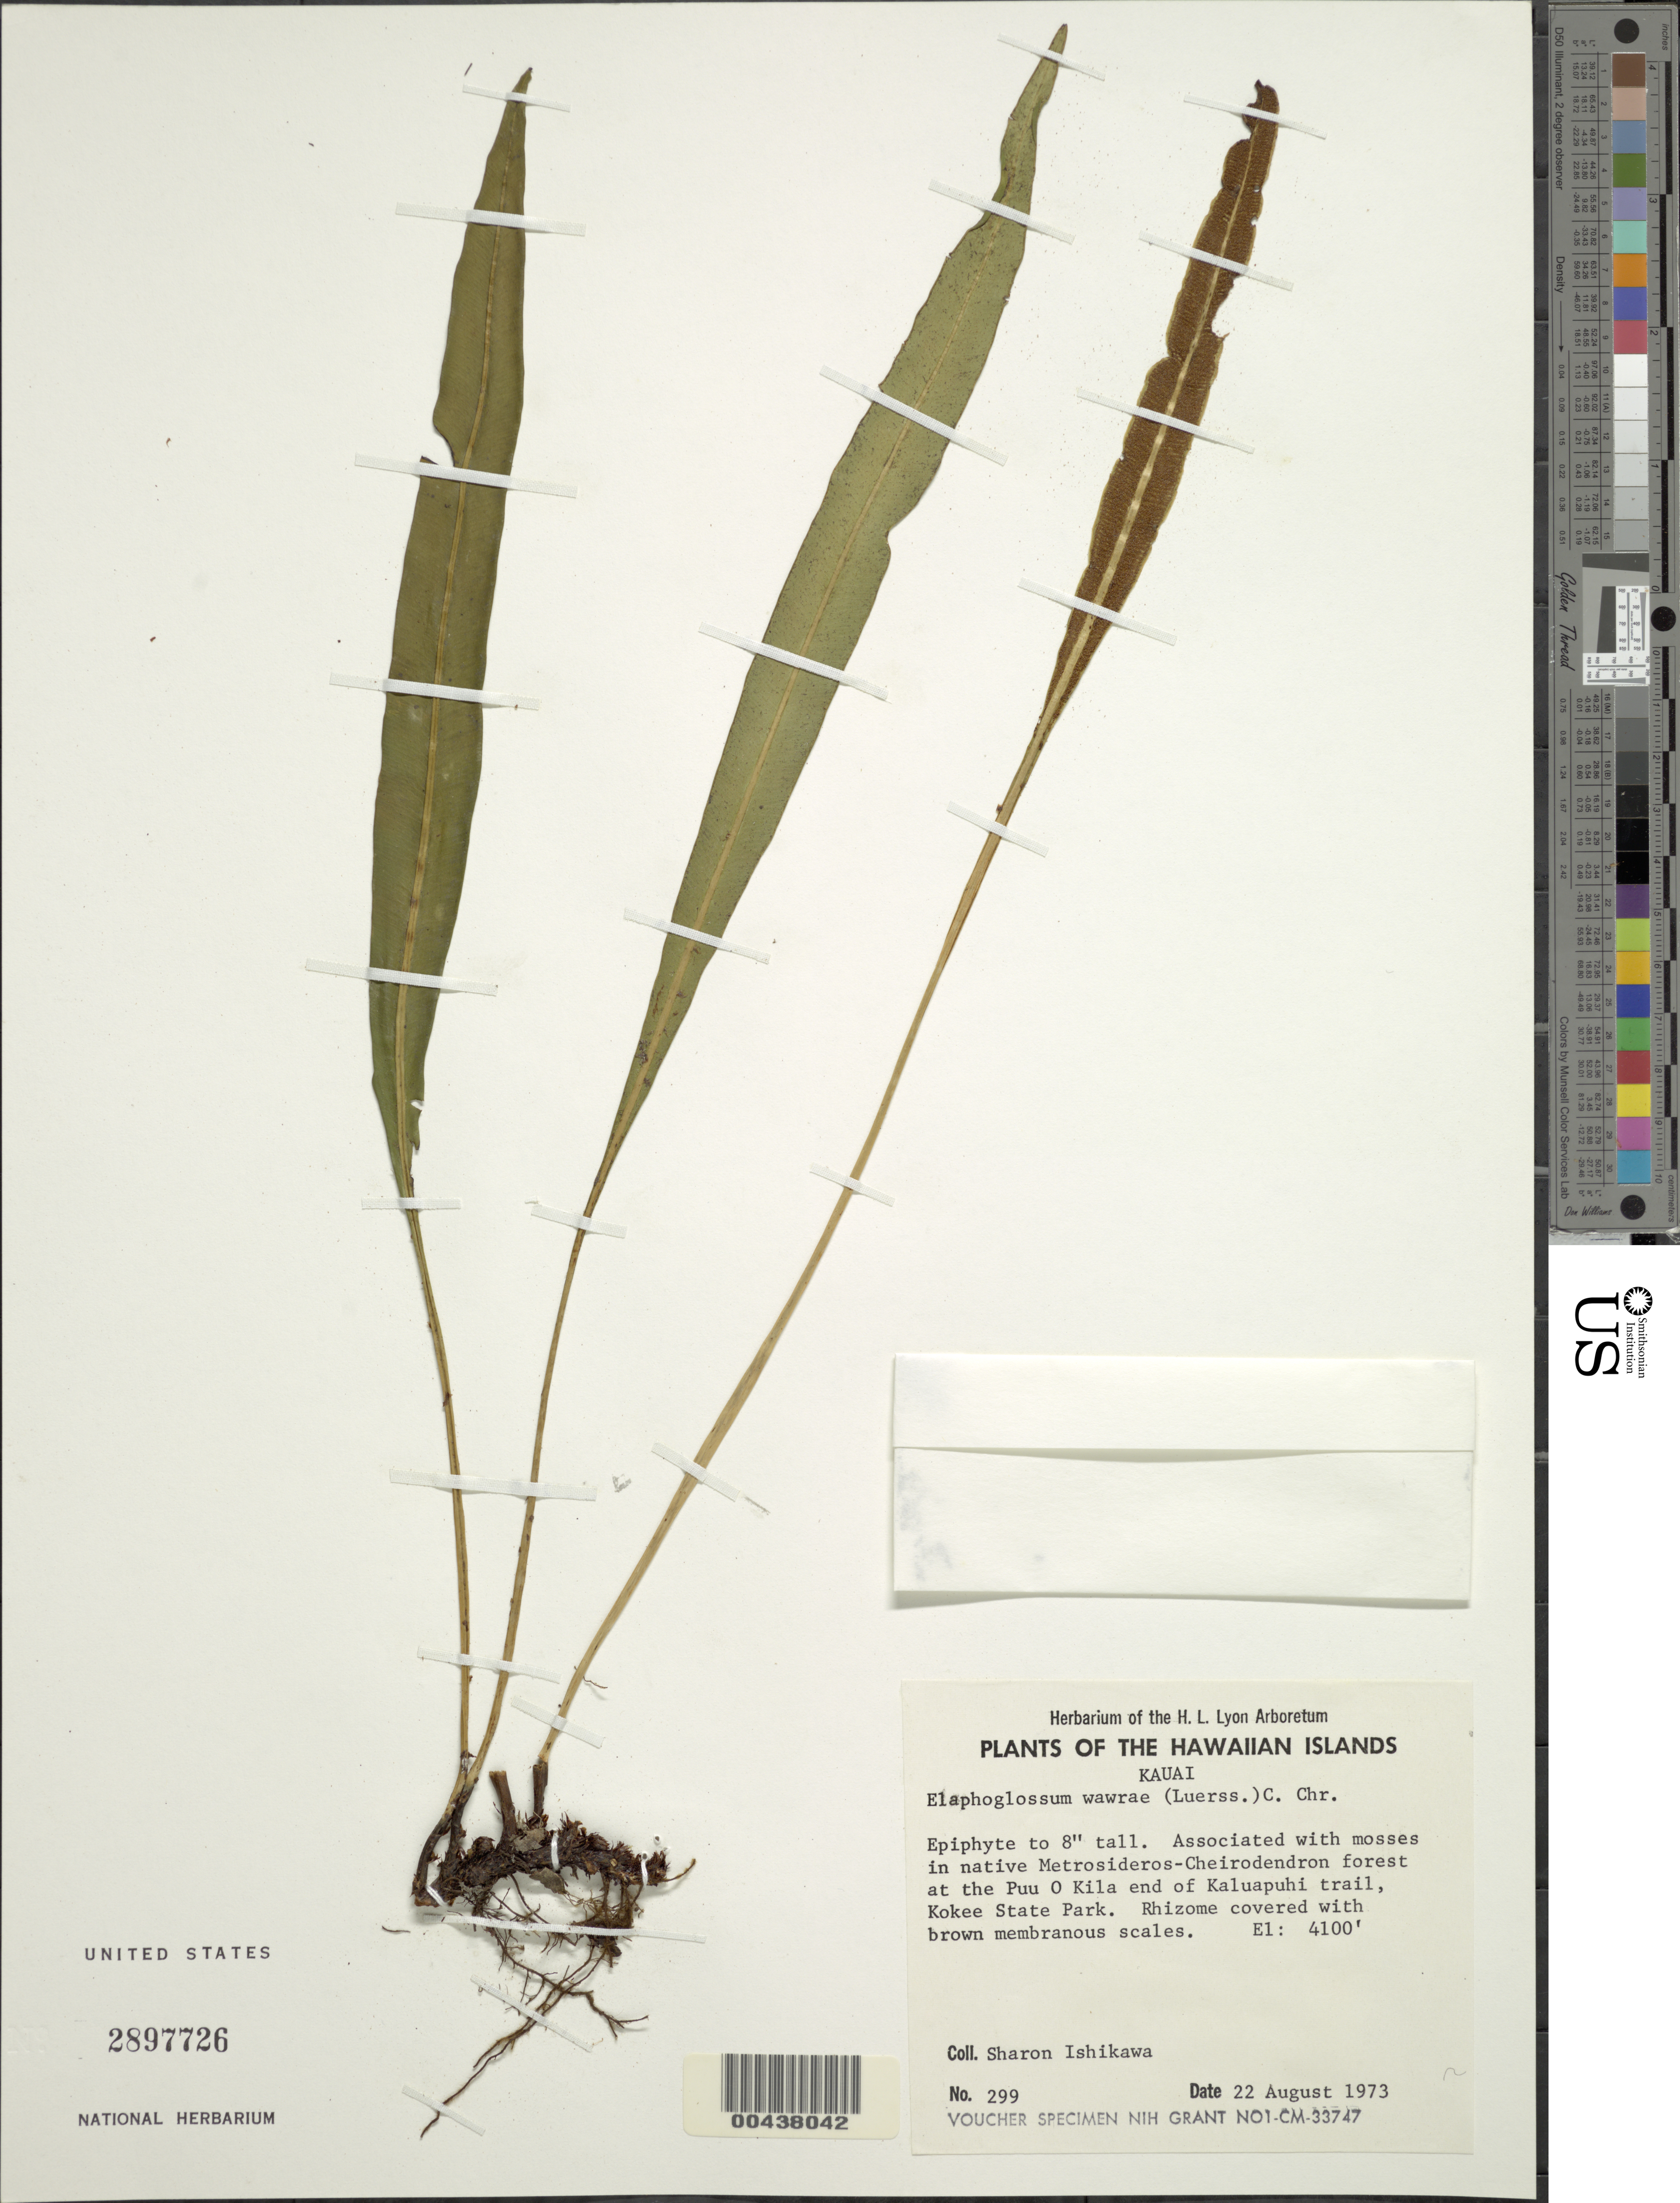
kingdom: Plantae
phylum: Tracheophyta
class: Polypodiopsida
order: Polypodiales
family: Dryopteridaceae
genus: Elaphoglossum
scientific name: Elaphoglossum wawrae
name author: (Luerss.) C. Chr.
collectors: S. S. Ishikawa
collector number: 299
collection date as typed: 22 Aug 1973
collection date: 1973-08-22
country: United States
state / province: Hawaii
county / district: Kauai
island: Kaua'i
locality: at the Puu O Kila end of Kaluapuhi trail, Kokee State Park.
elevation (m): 1250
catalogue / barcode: US 2897726